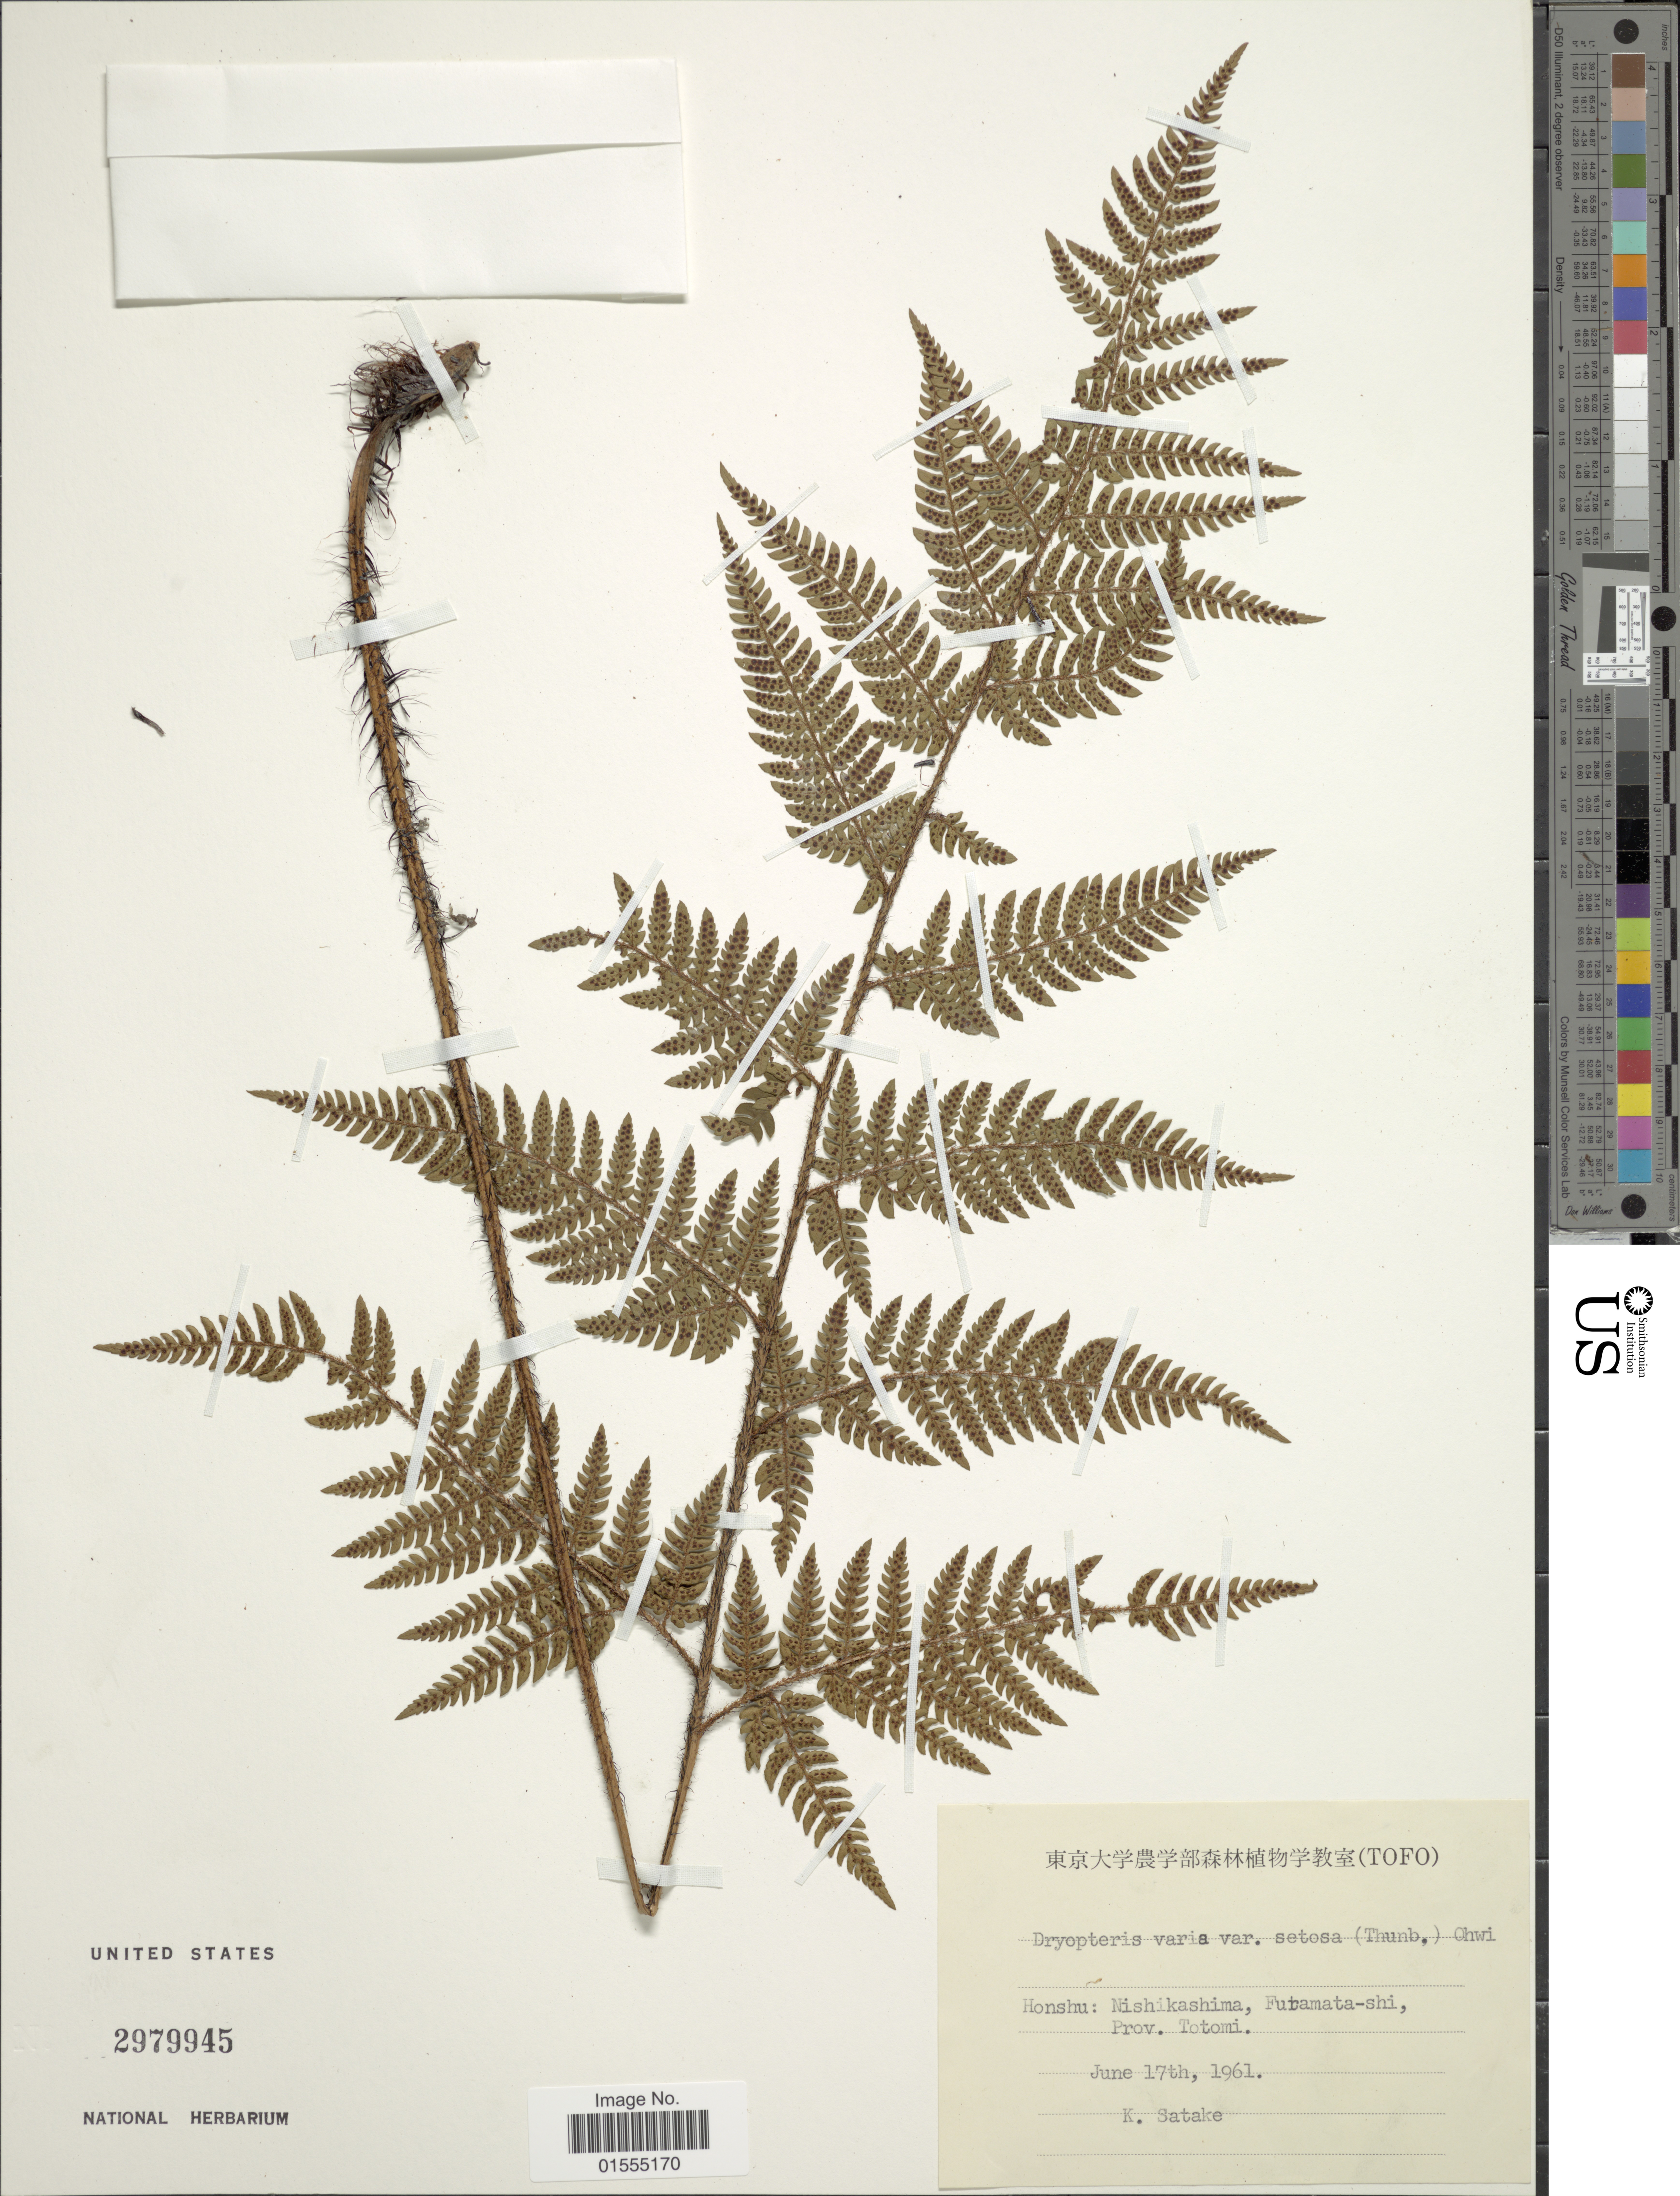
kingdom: Plantae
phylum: Tracheophyta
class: Polypodiopsida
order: Polypodiales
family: Dryopteridaceae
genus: Dryopteris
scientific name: Dryopteris varia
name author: (L.) Kuntze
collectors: Y. Satake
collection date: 1961-06-17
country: Japan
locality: Honshu: Nishikashima, Futamata-shi, Prov. Totomi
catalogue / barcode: US 2979945